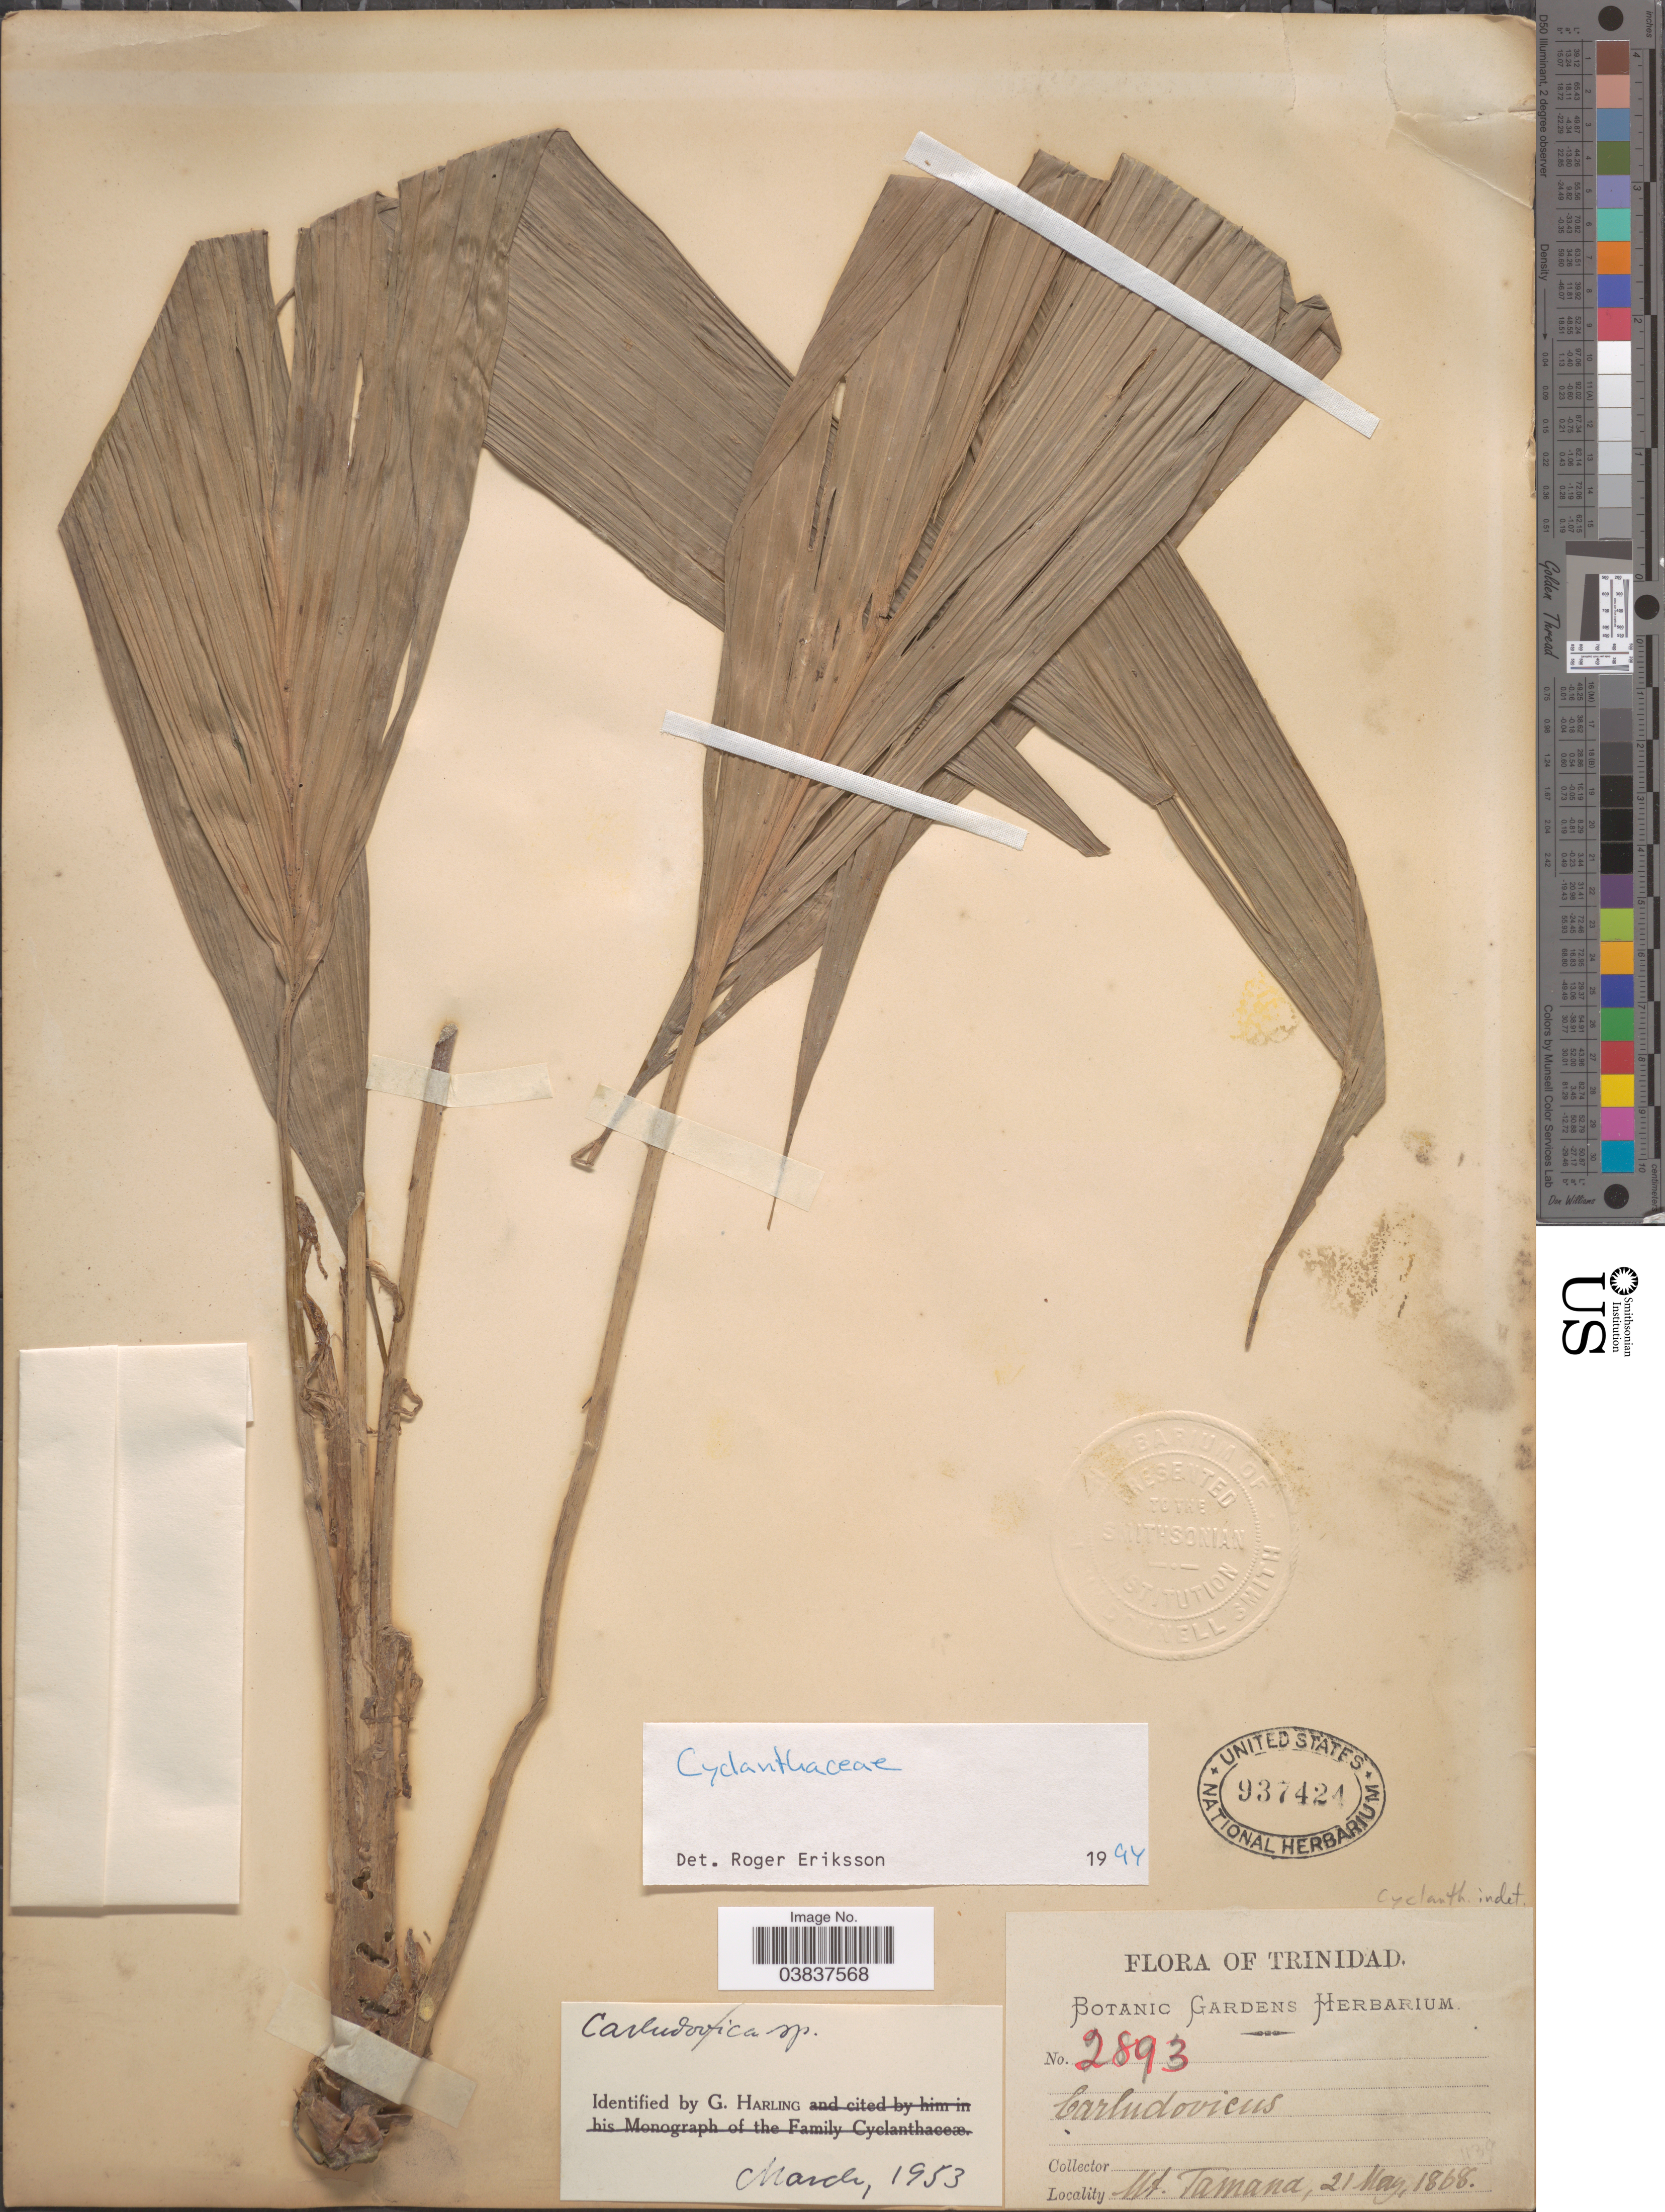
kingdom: Plantae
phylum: Tracheophyta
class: Liliopsida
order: Pandanales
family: Cyclanthaceae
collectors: ex herb. Botanic Gardens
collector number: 2893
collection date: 1868-05-21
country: Trinidad and Tobago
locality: Mt. Tamana.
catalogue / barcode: US 937424